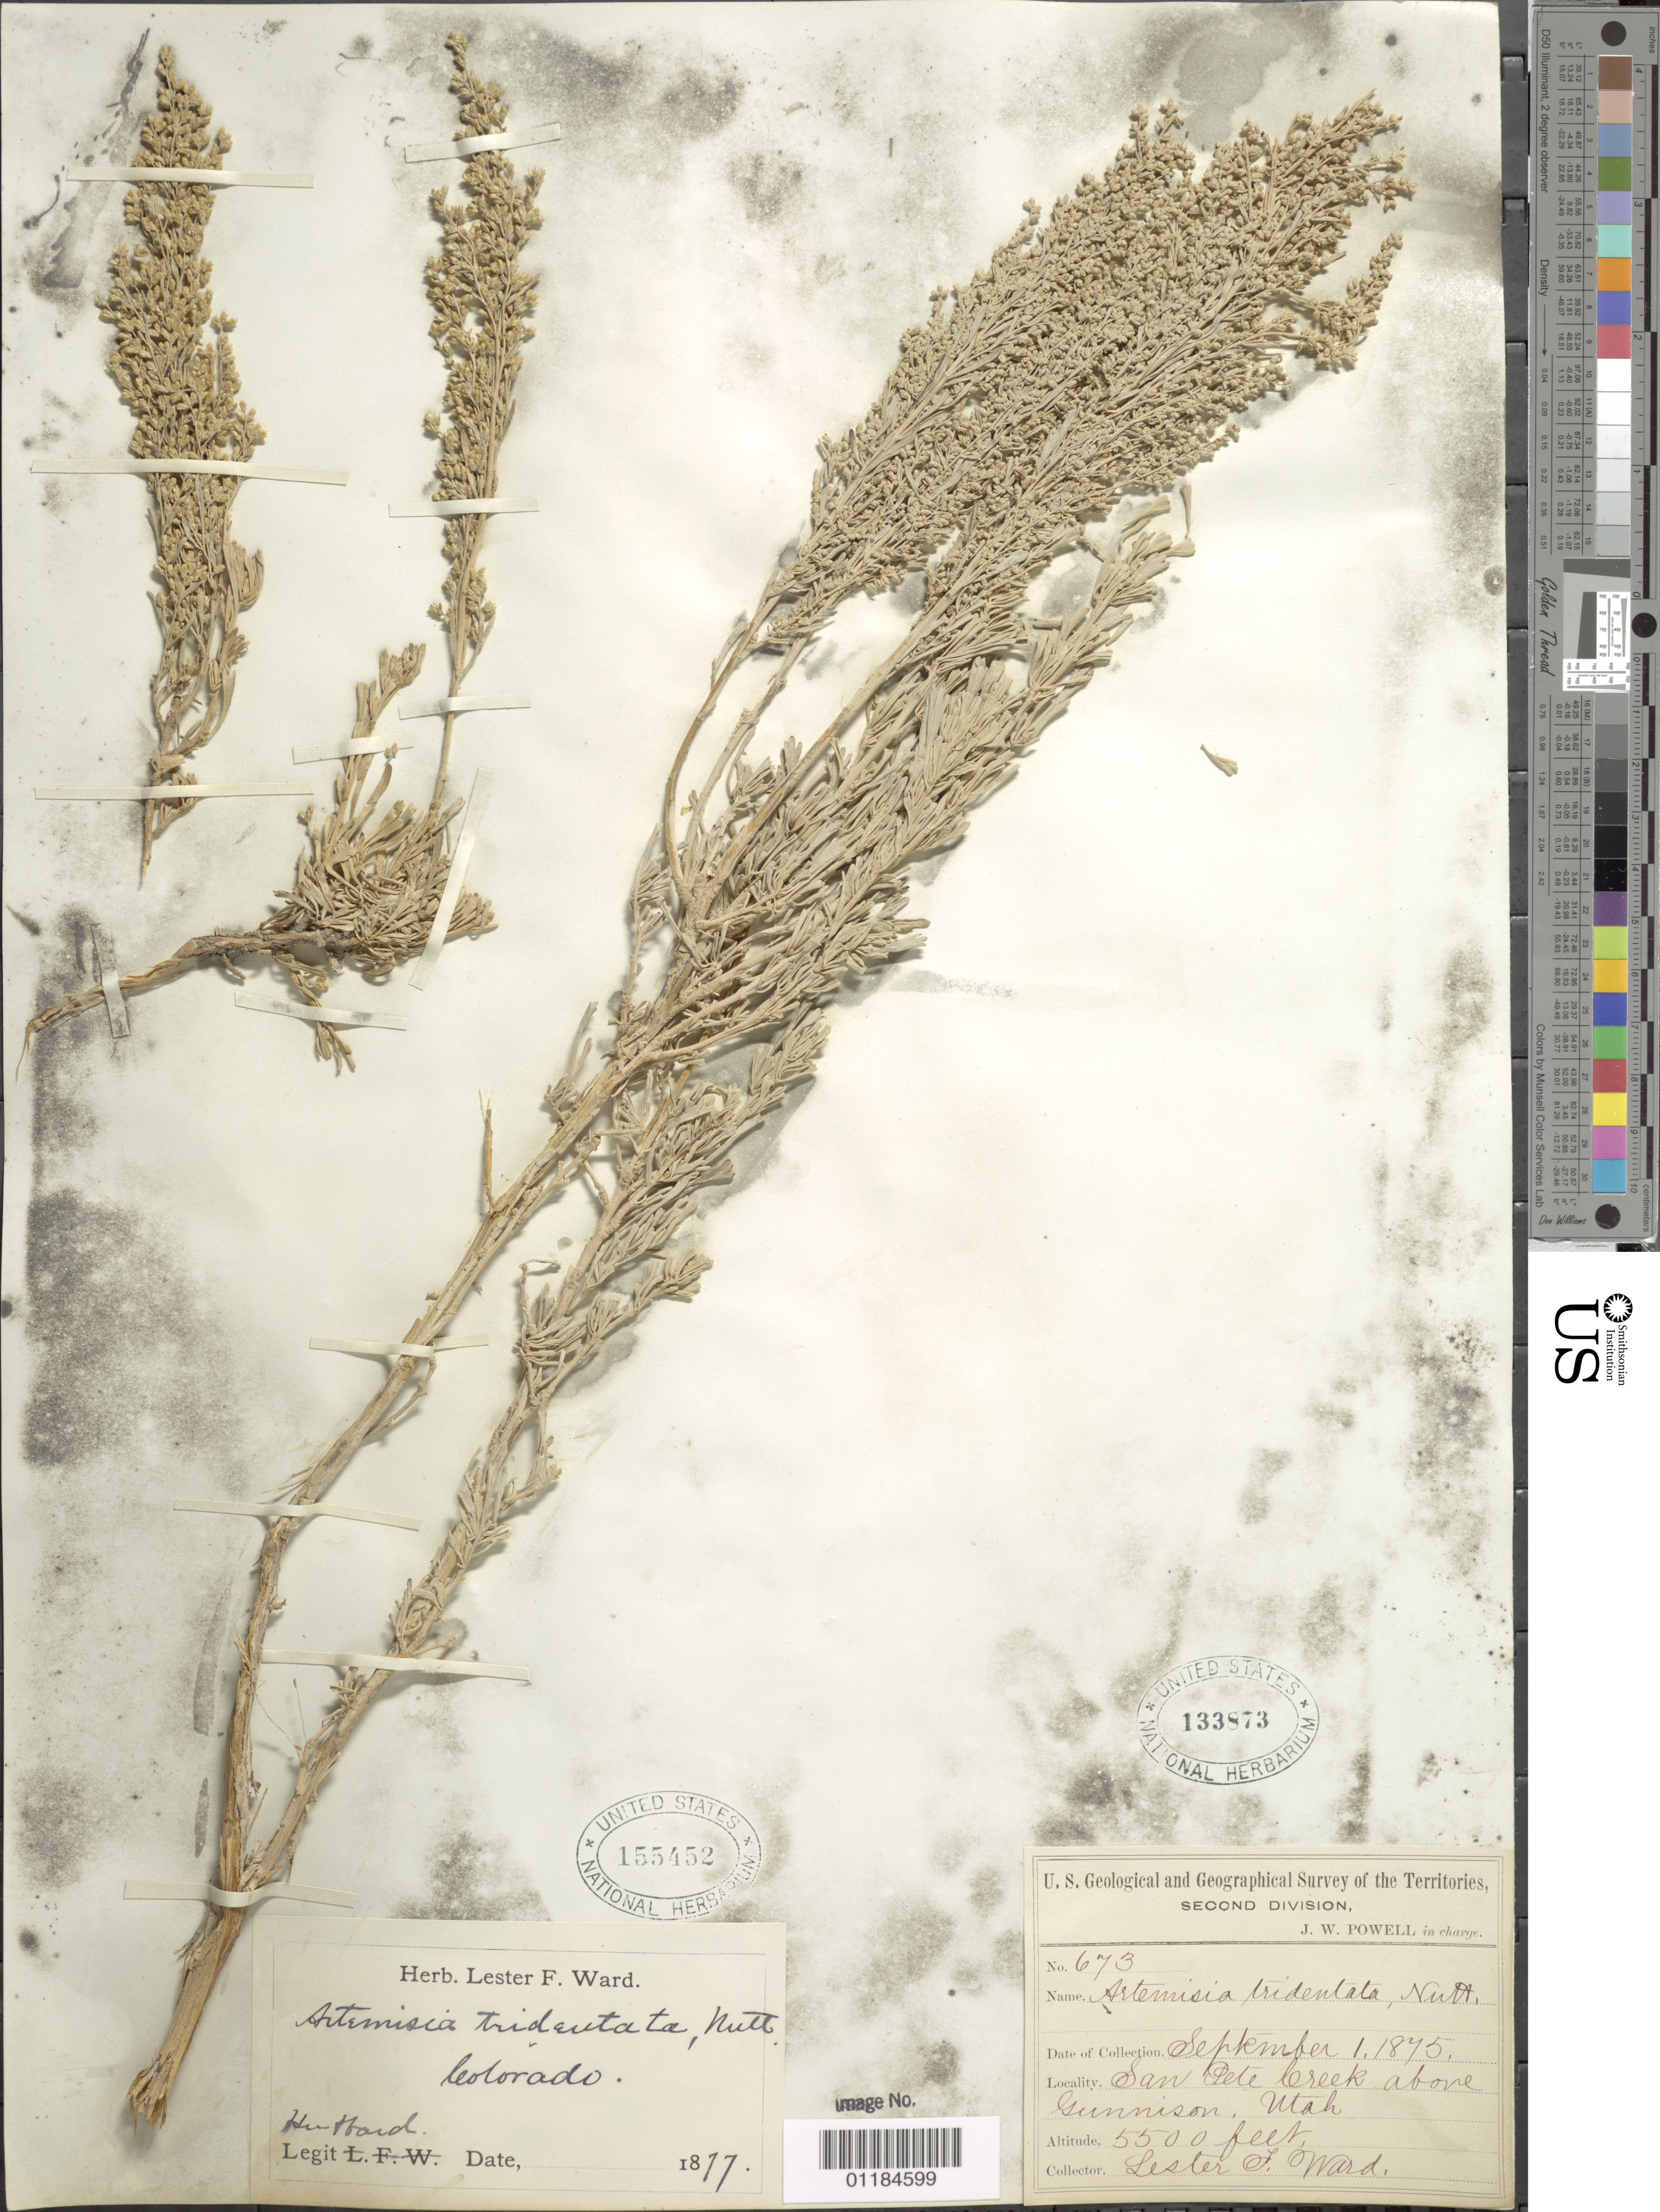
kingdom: Plantae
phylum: Tracheophyta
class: Magnoliopsida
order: Asterales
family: Asteraceae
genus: Artemisia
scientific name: Artemisia tridentata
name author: Nutt.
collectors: L. F. Ward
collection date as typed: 1877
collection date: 1877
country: United States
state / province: Colorado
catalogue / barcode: US 155452